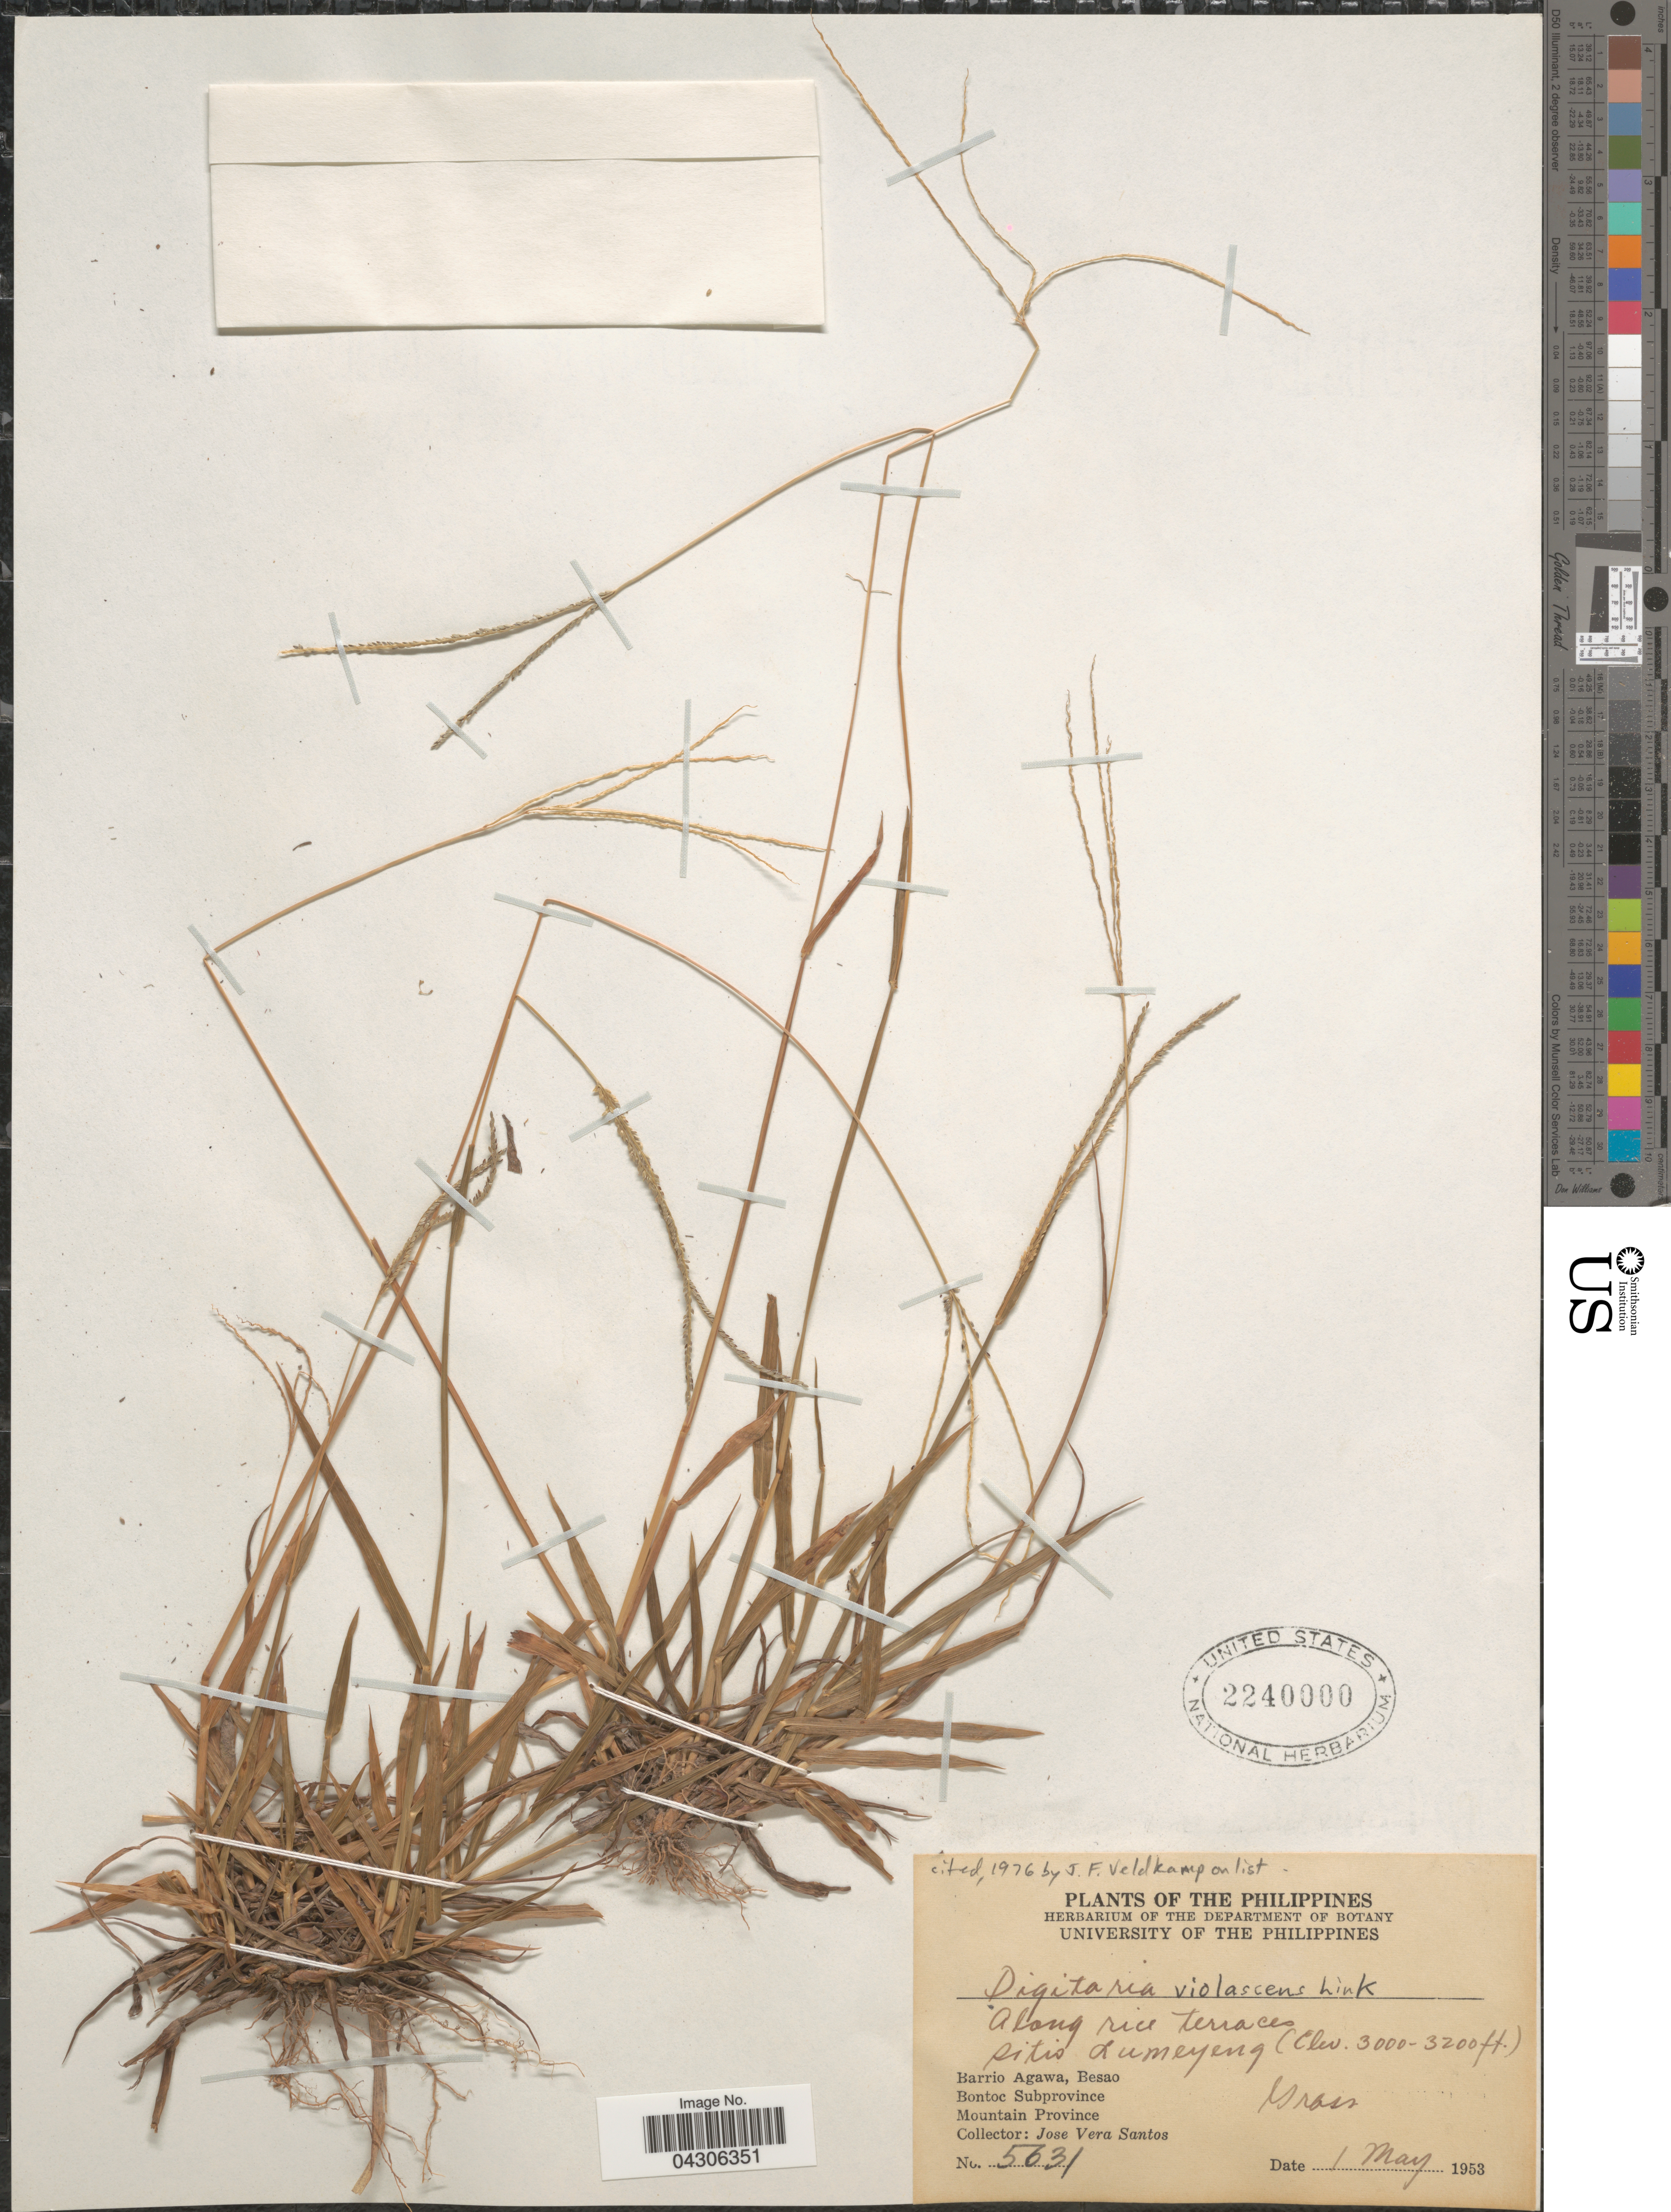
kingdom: Plantae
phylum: Tracheophyta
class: Liliopsida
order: Poales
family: Poaceae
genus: Digitaria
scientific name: Digitaria violascens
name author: Link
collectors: J. Vera Santos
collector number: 5631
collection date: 1953-05-01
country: Philippines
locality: Along rice terraces. Sitio Lumeyeng. Barrio Agawa, Besao. Bontoc Subprovince. Mountain Province.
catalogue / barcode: US 2240000